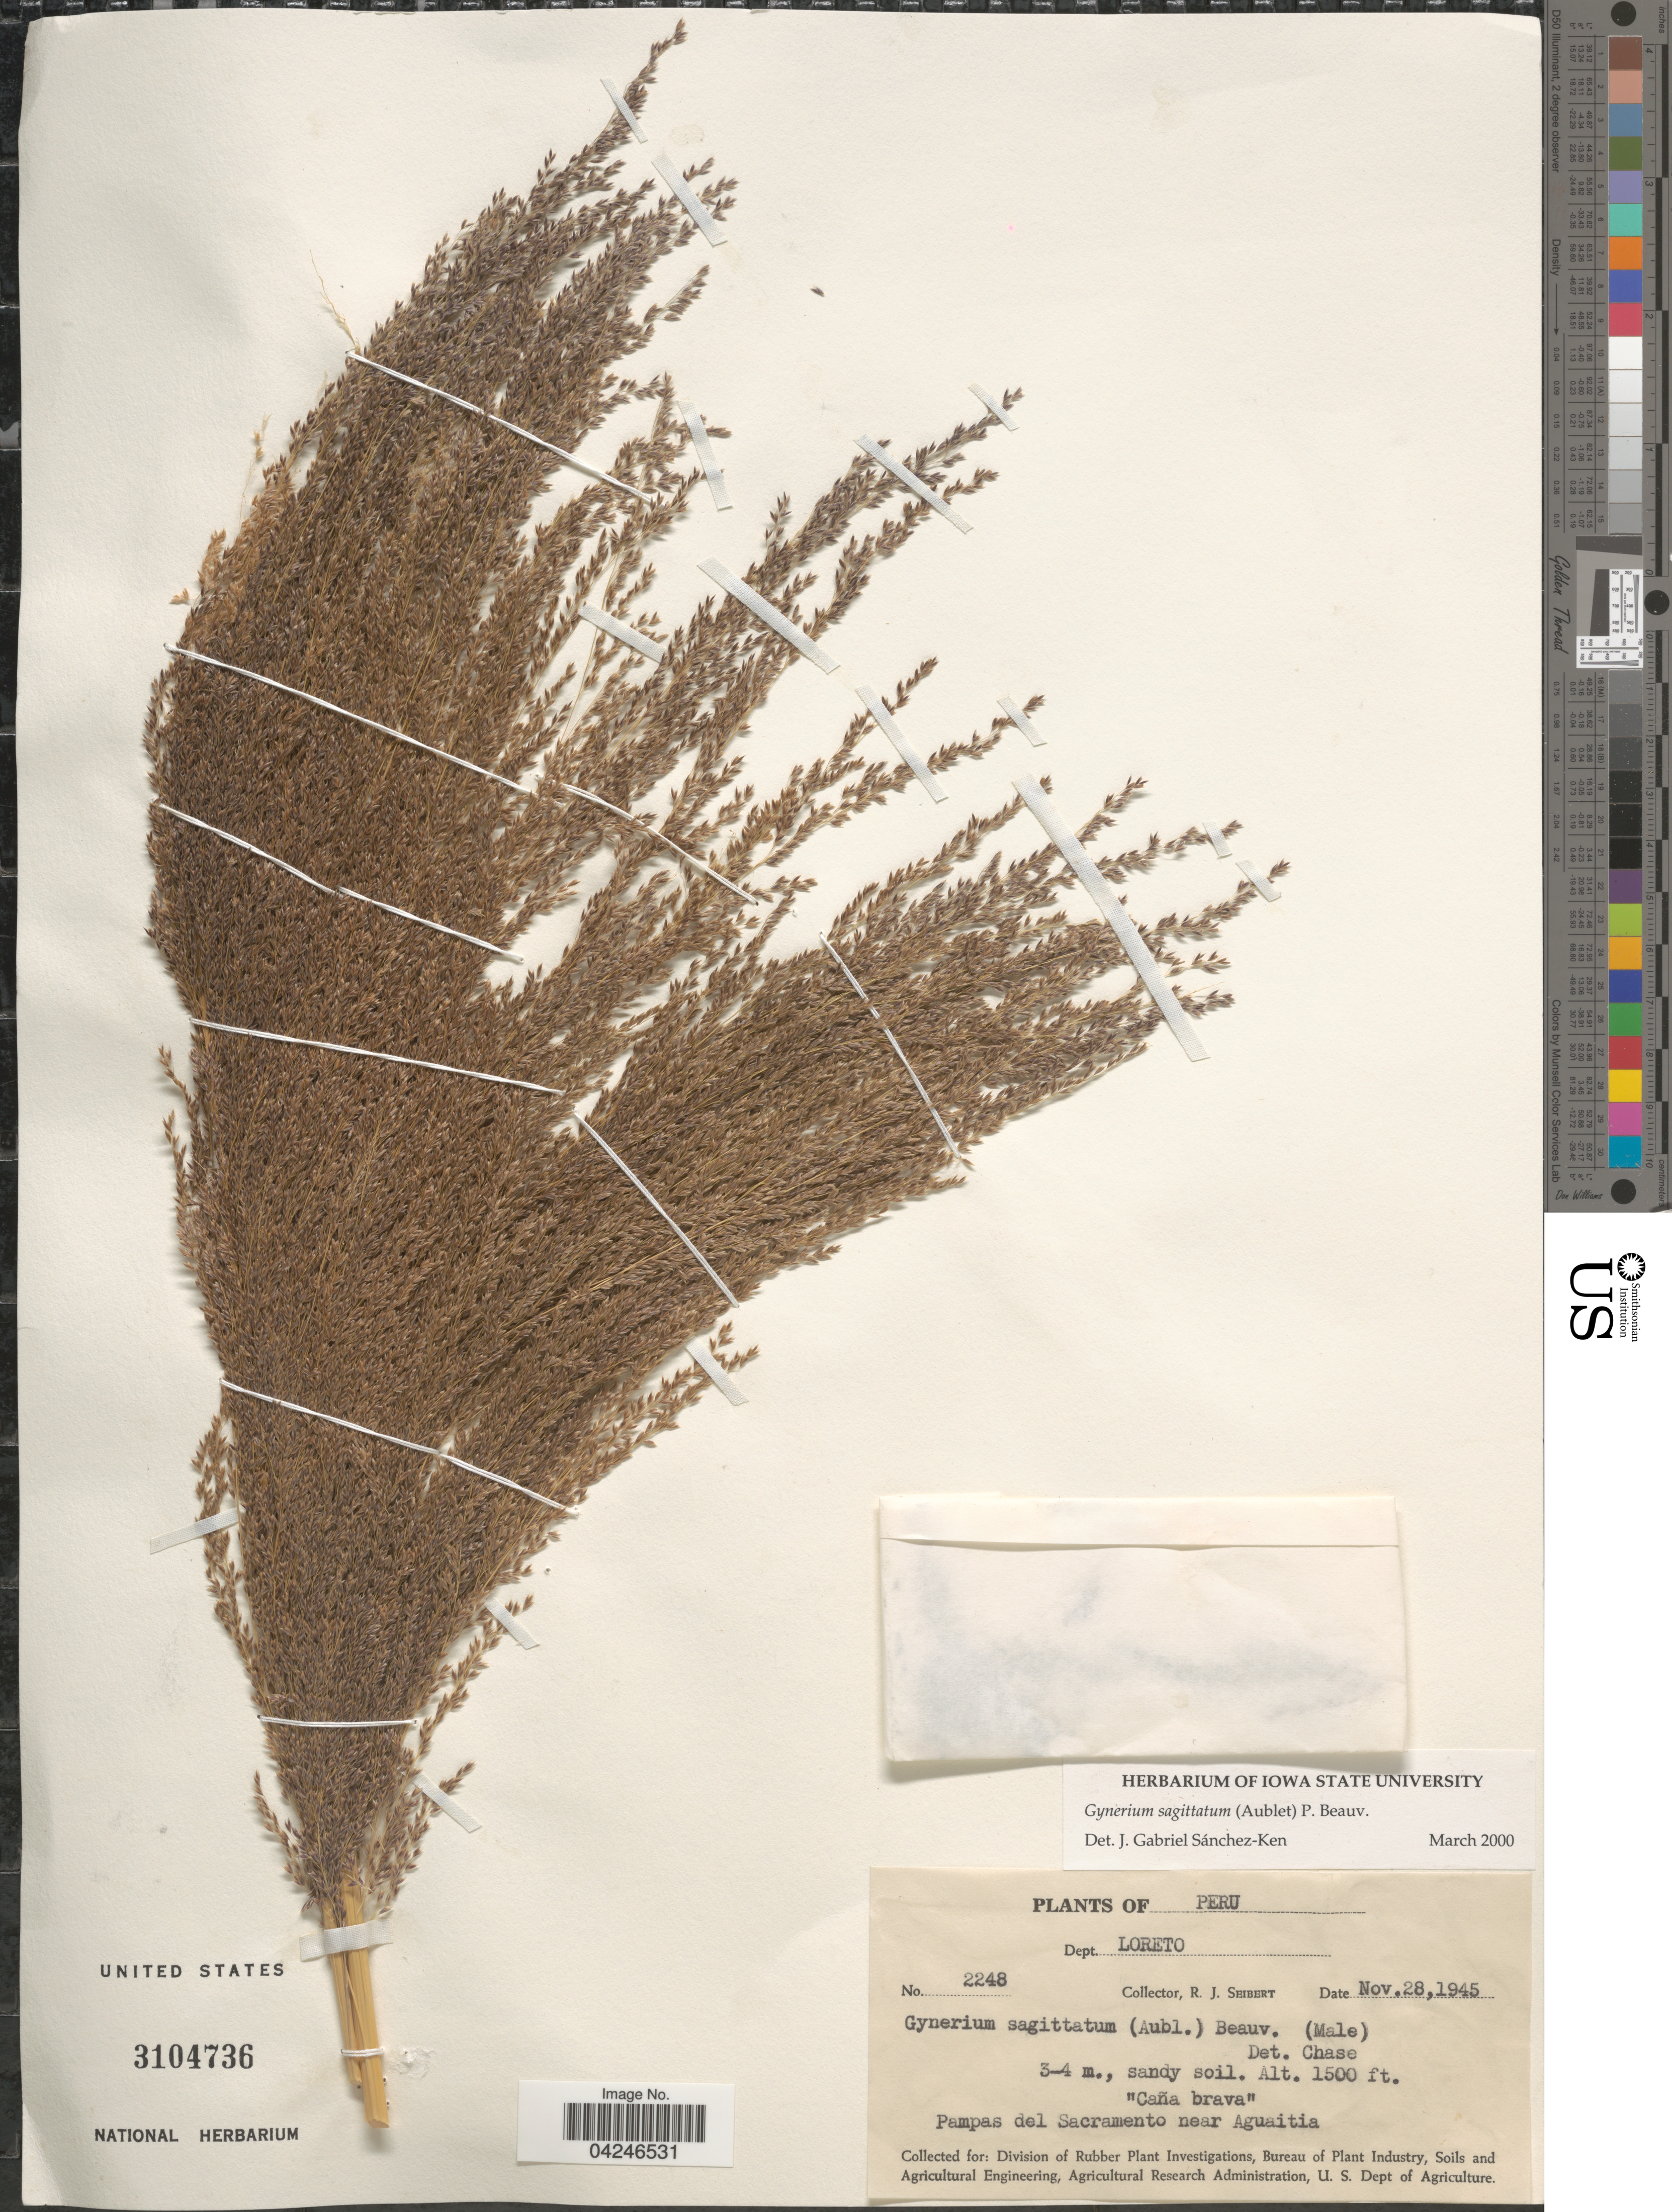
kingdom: Plantae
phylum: Tracheophyta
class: Liliopsida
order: Poales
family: Poaceae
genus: Gynerium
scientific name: Gynerium sagittatum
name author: (Aubl.) P. Beauv.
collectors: R. J. Seibert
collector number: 2248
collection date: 1945-11-28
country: Peru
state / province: Loreto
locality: Dept. Loreto. Pampas del Sacramento near Aguaitia.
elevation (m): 457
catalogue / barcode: US 3104736